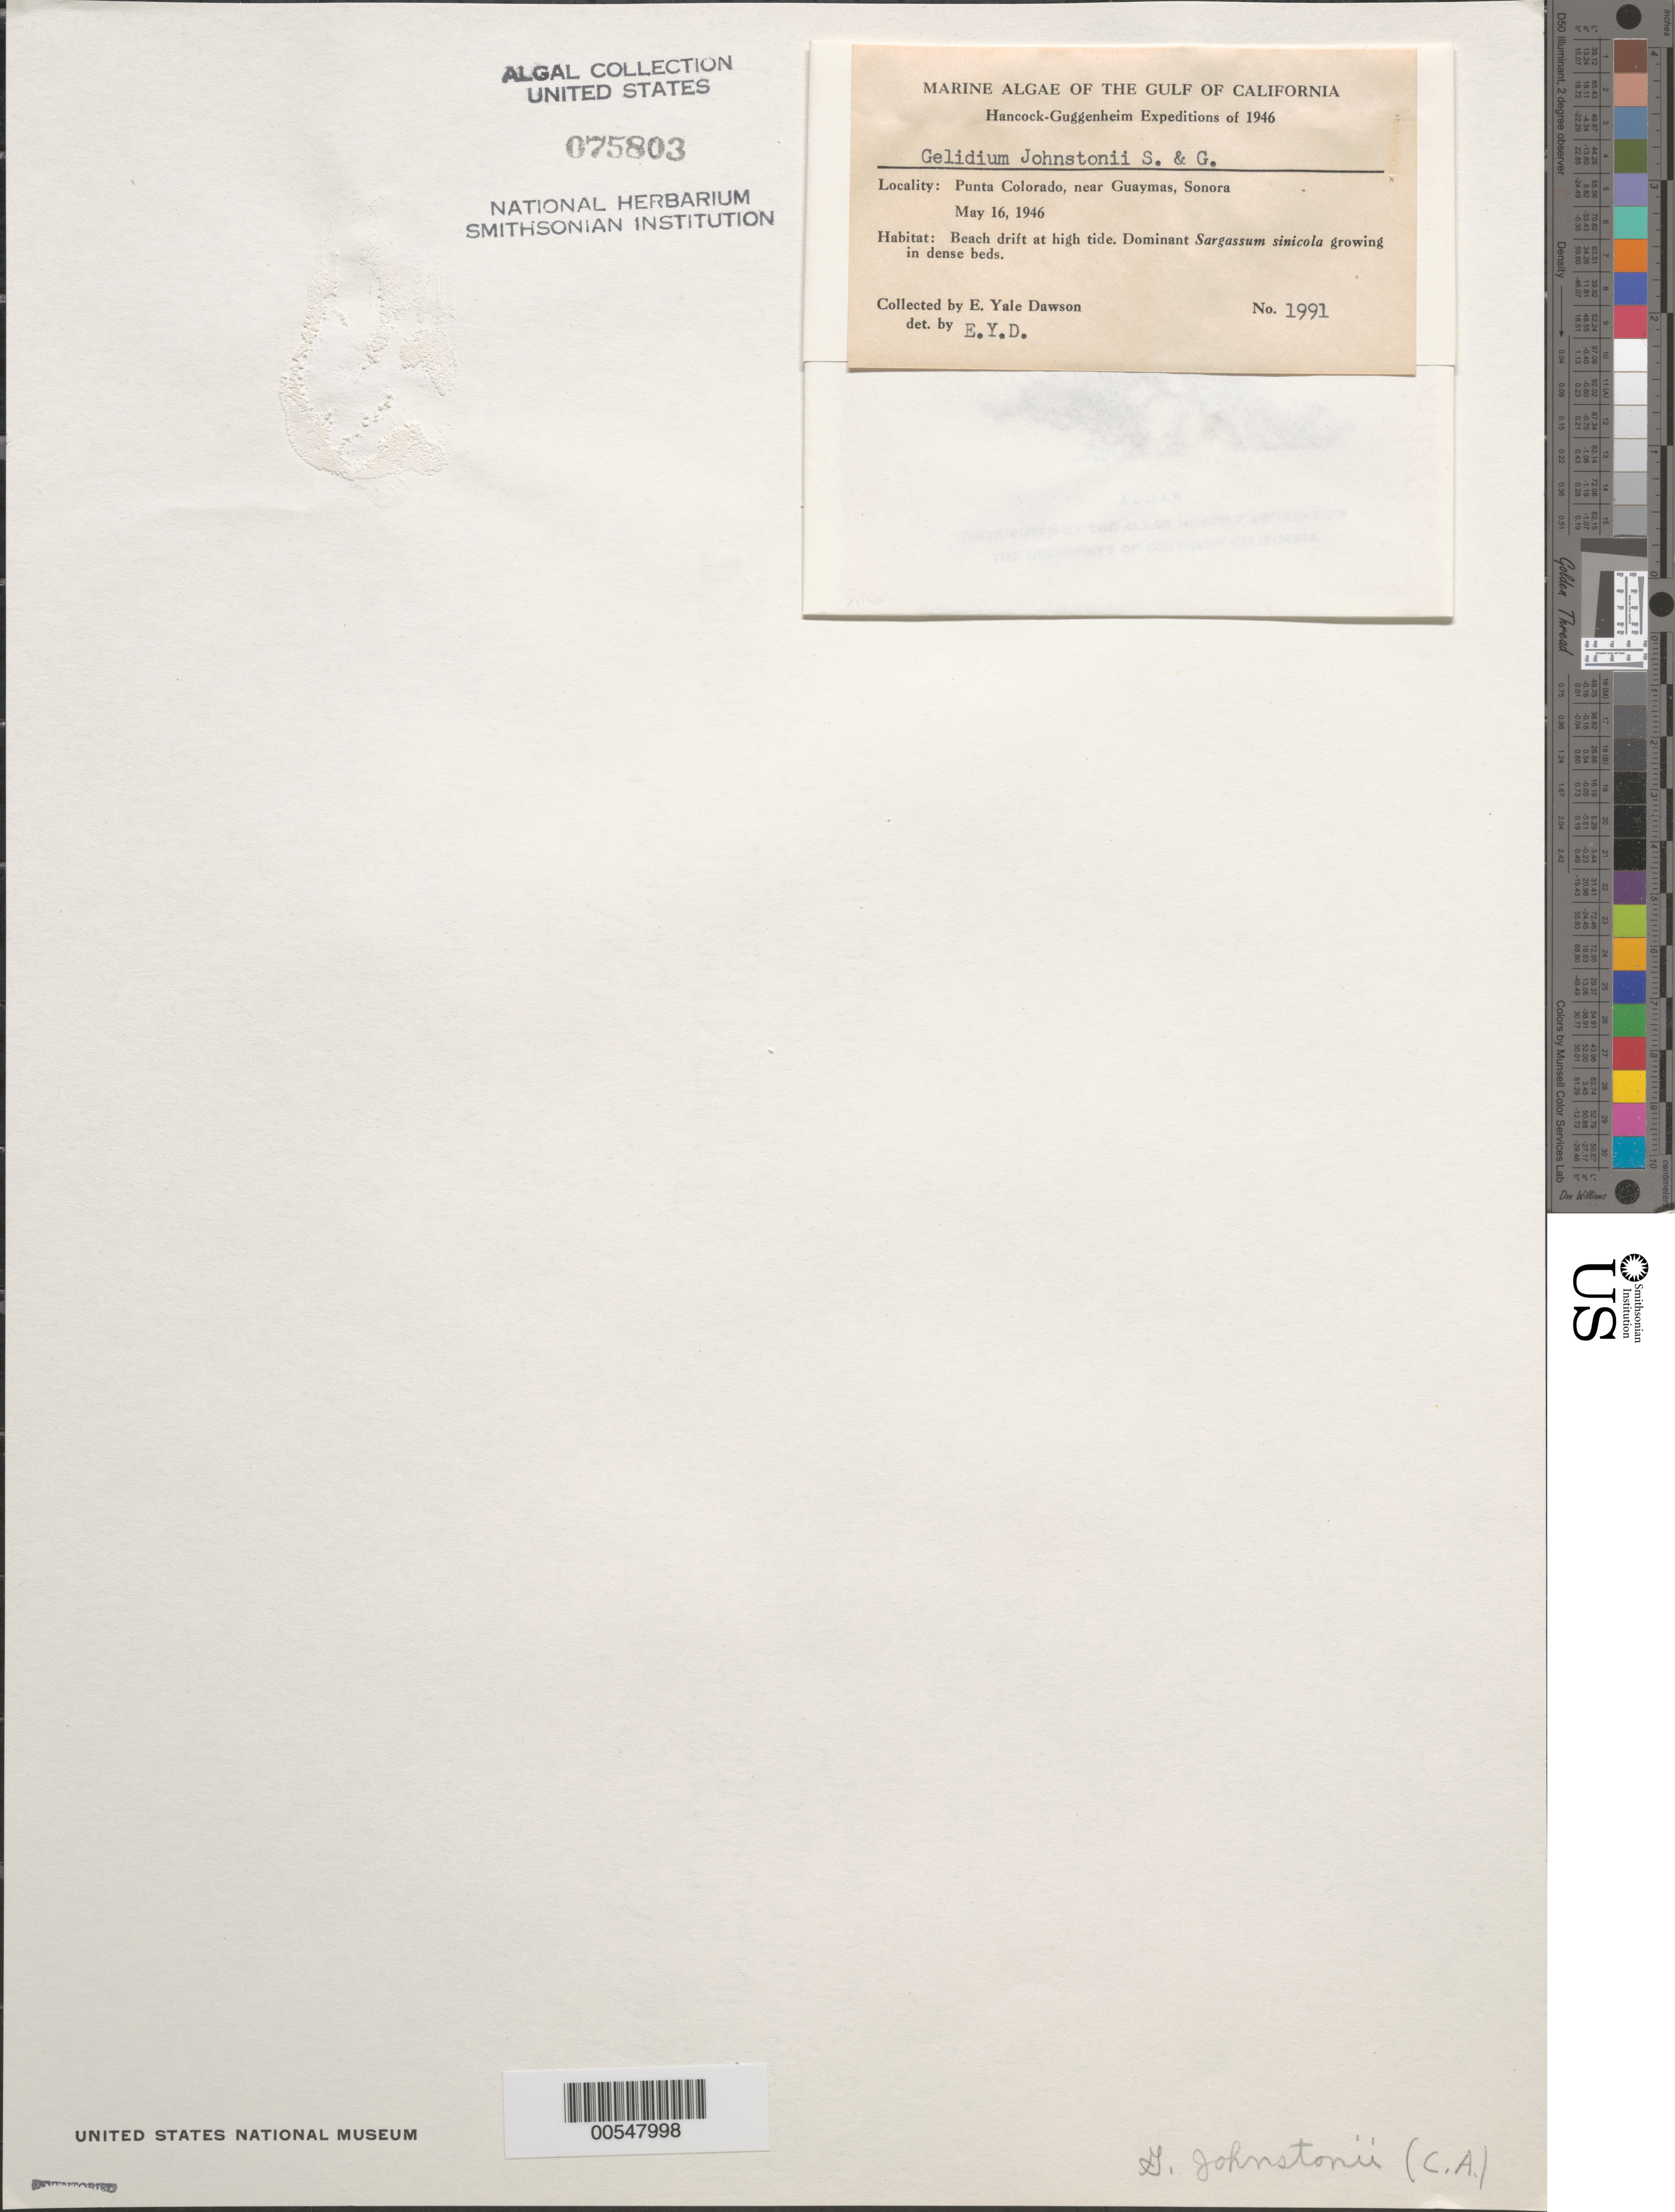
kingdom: Plantae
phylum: Rhodophyta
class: Florideophyceae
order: Gelidiales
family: Gelidiaceae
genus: Gelidium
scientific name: Gelidium johnstonii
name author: Setchell & N.L. Gardner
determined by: Dawson, E. Y.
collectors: E. Y. Dawson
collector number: EYD 1991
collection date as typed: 16 May 1946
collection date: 1946-05-16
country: Mexico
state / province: Sonora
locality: Punta Colorado, near Guaymas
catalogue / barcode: US 75803